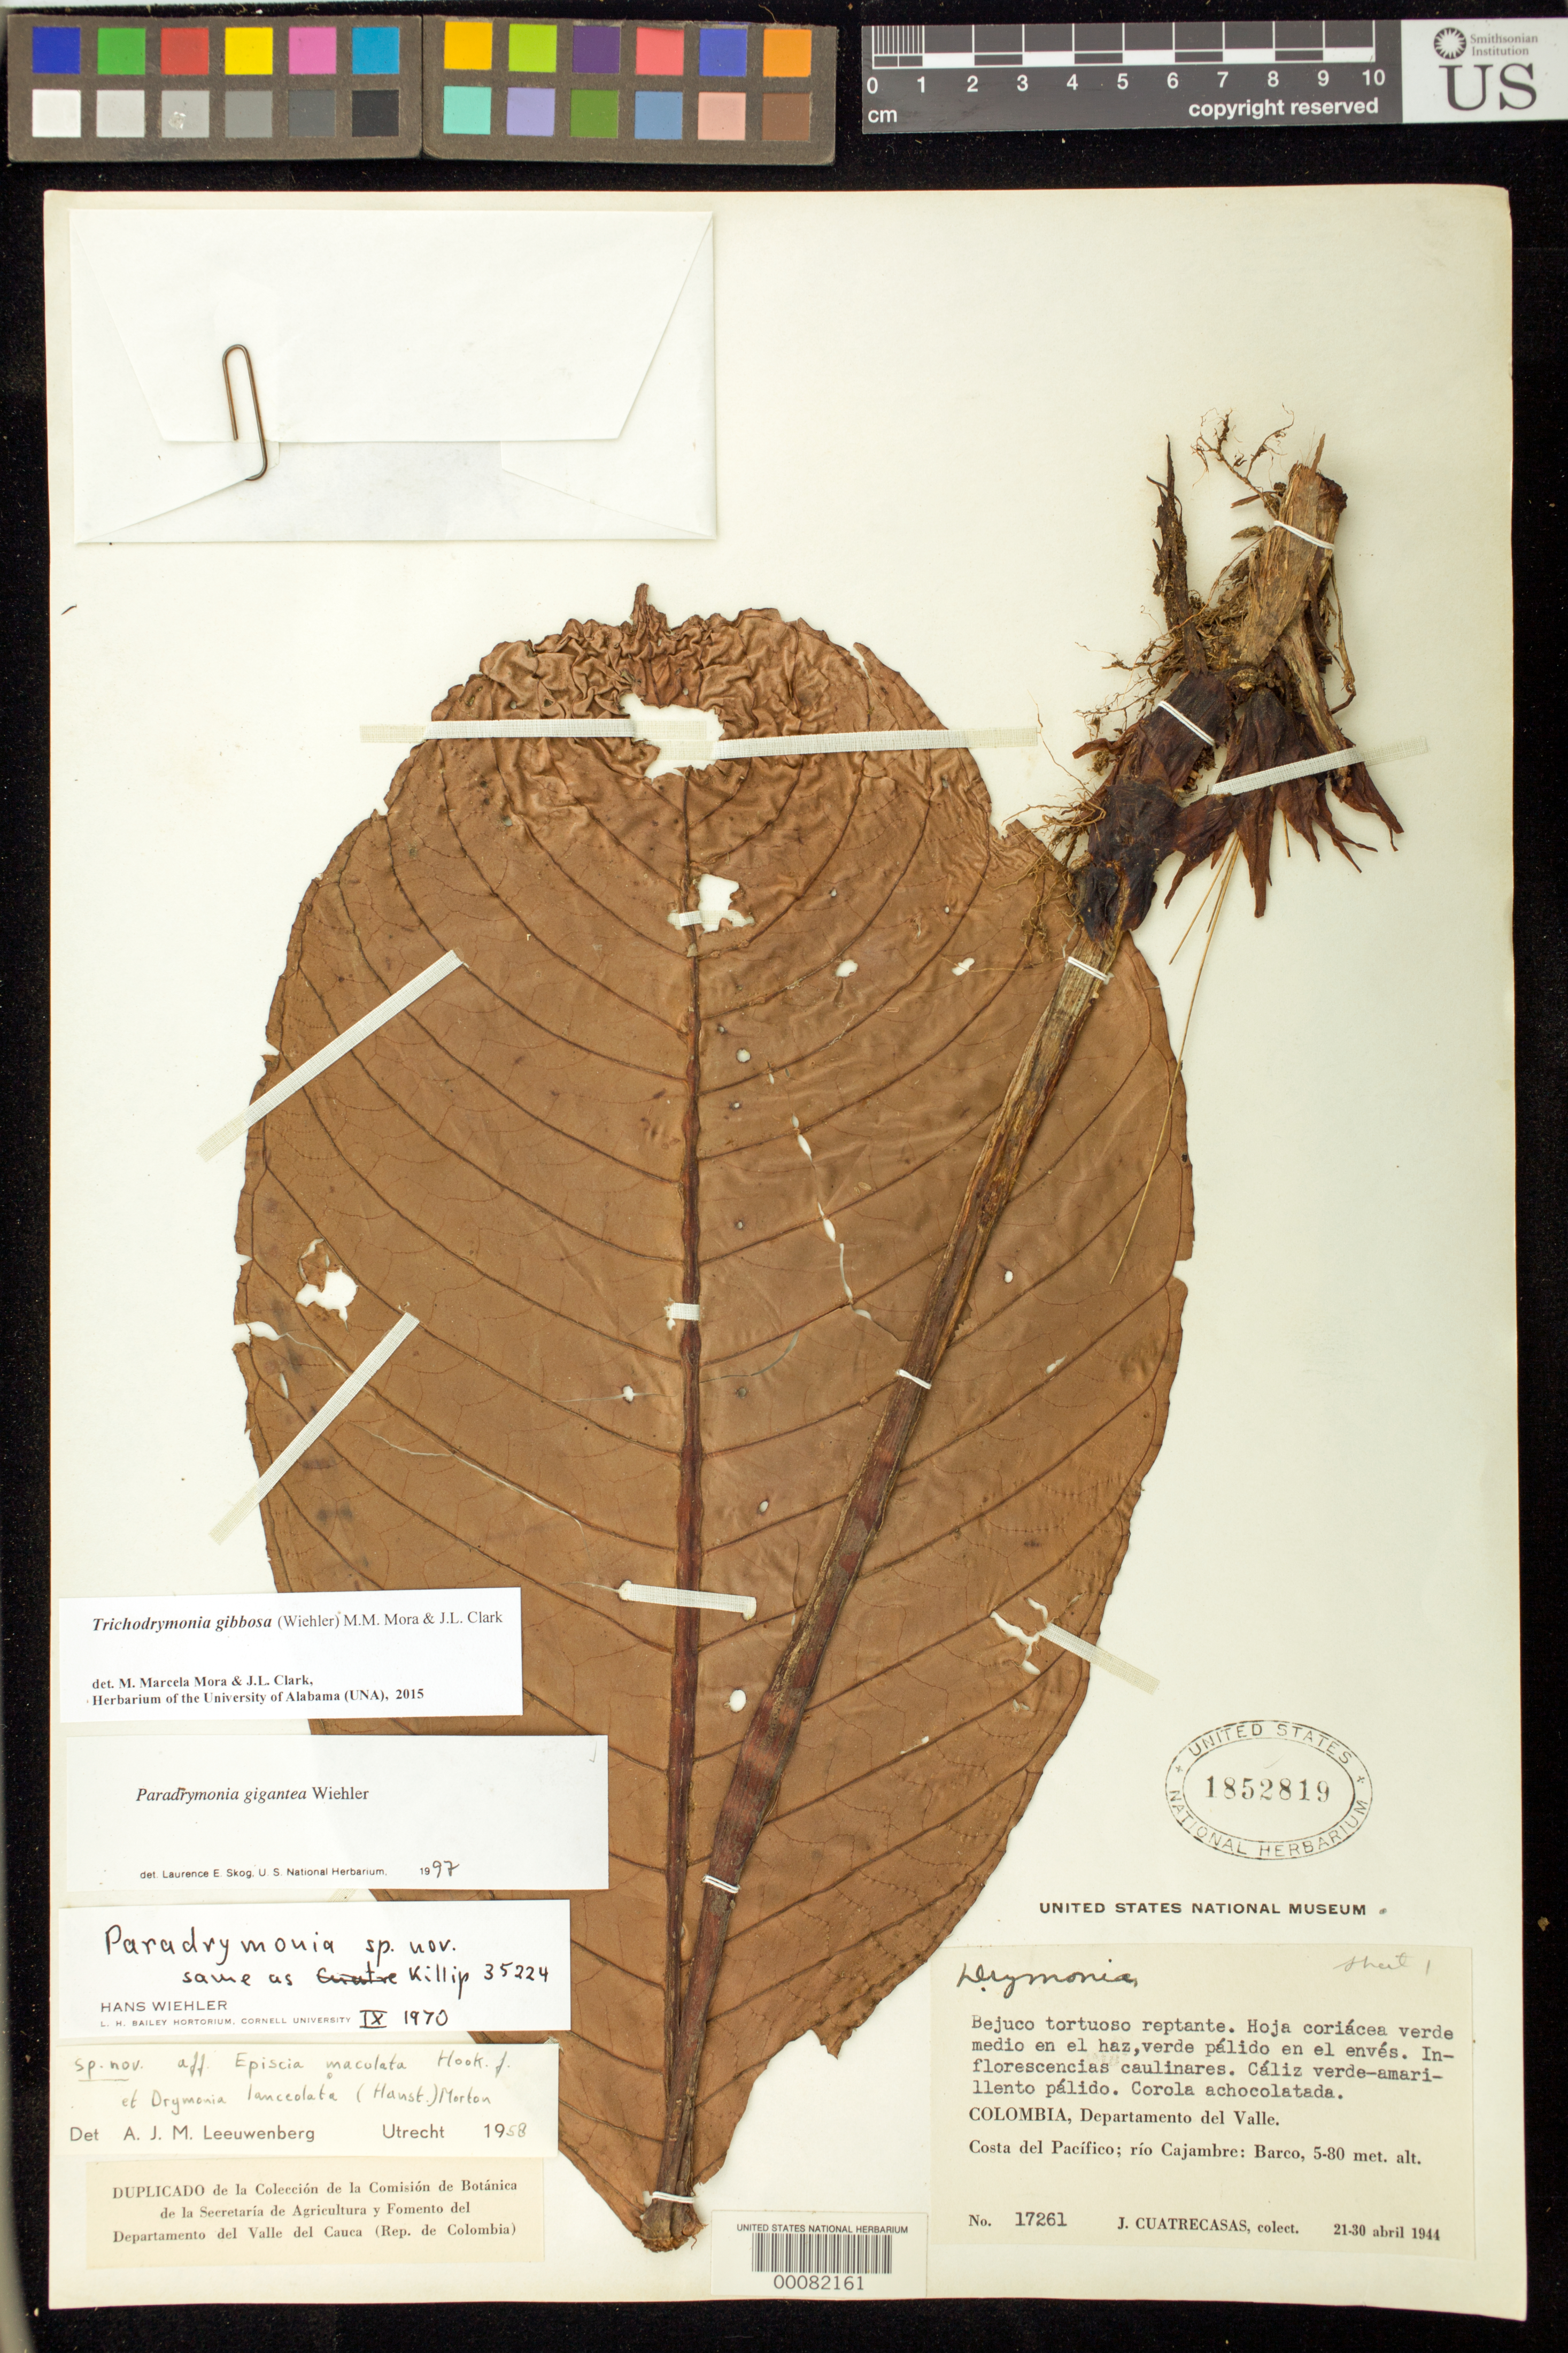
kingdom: Plantae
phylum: Tracheophyta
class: Magnoliopsida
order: Lamiales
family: Gesneriaceae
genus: Trichodrymonia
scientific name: Trichodrymonia gibbosa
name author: (Wiehler) M.M. Mora & J.L. Clark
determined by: Mora, M. M.; Clark, J. L.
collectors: J. Cuatrecasas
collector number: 17261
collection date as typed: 21-30 Apr 1944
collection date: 1944-04-21/1944-04-30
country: Colombia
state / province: Valle del Cauca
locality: Costa del Pacífico; río Cajambre: Barco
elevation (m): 5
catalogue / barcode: US 1852819